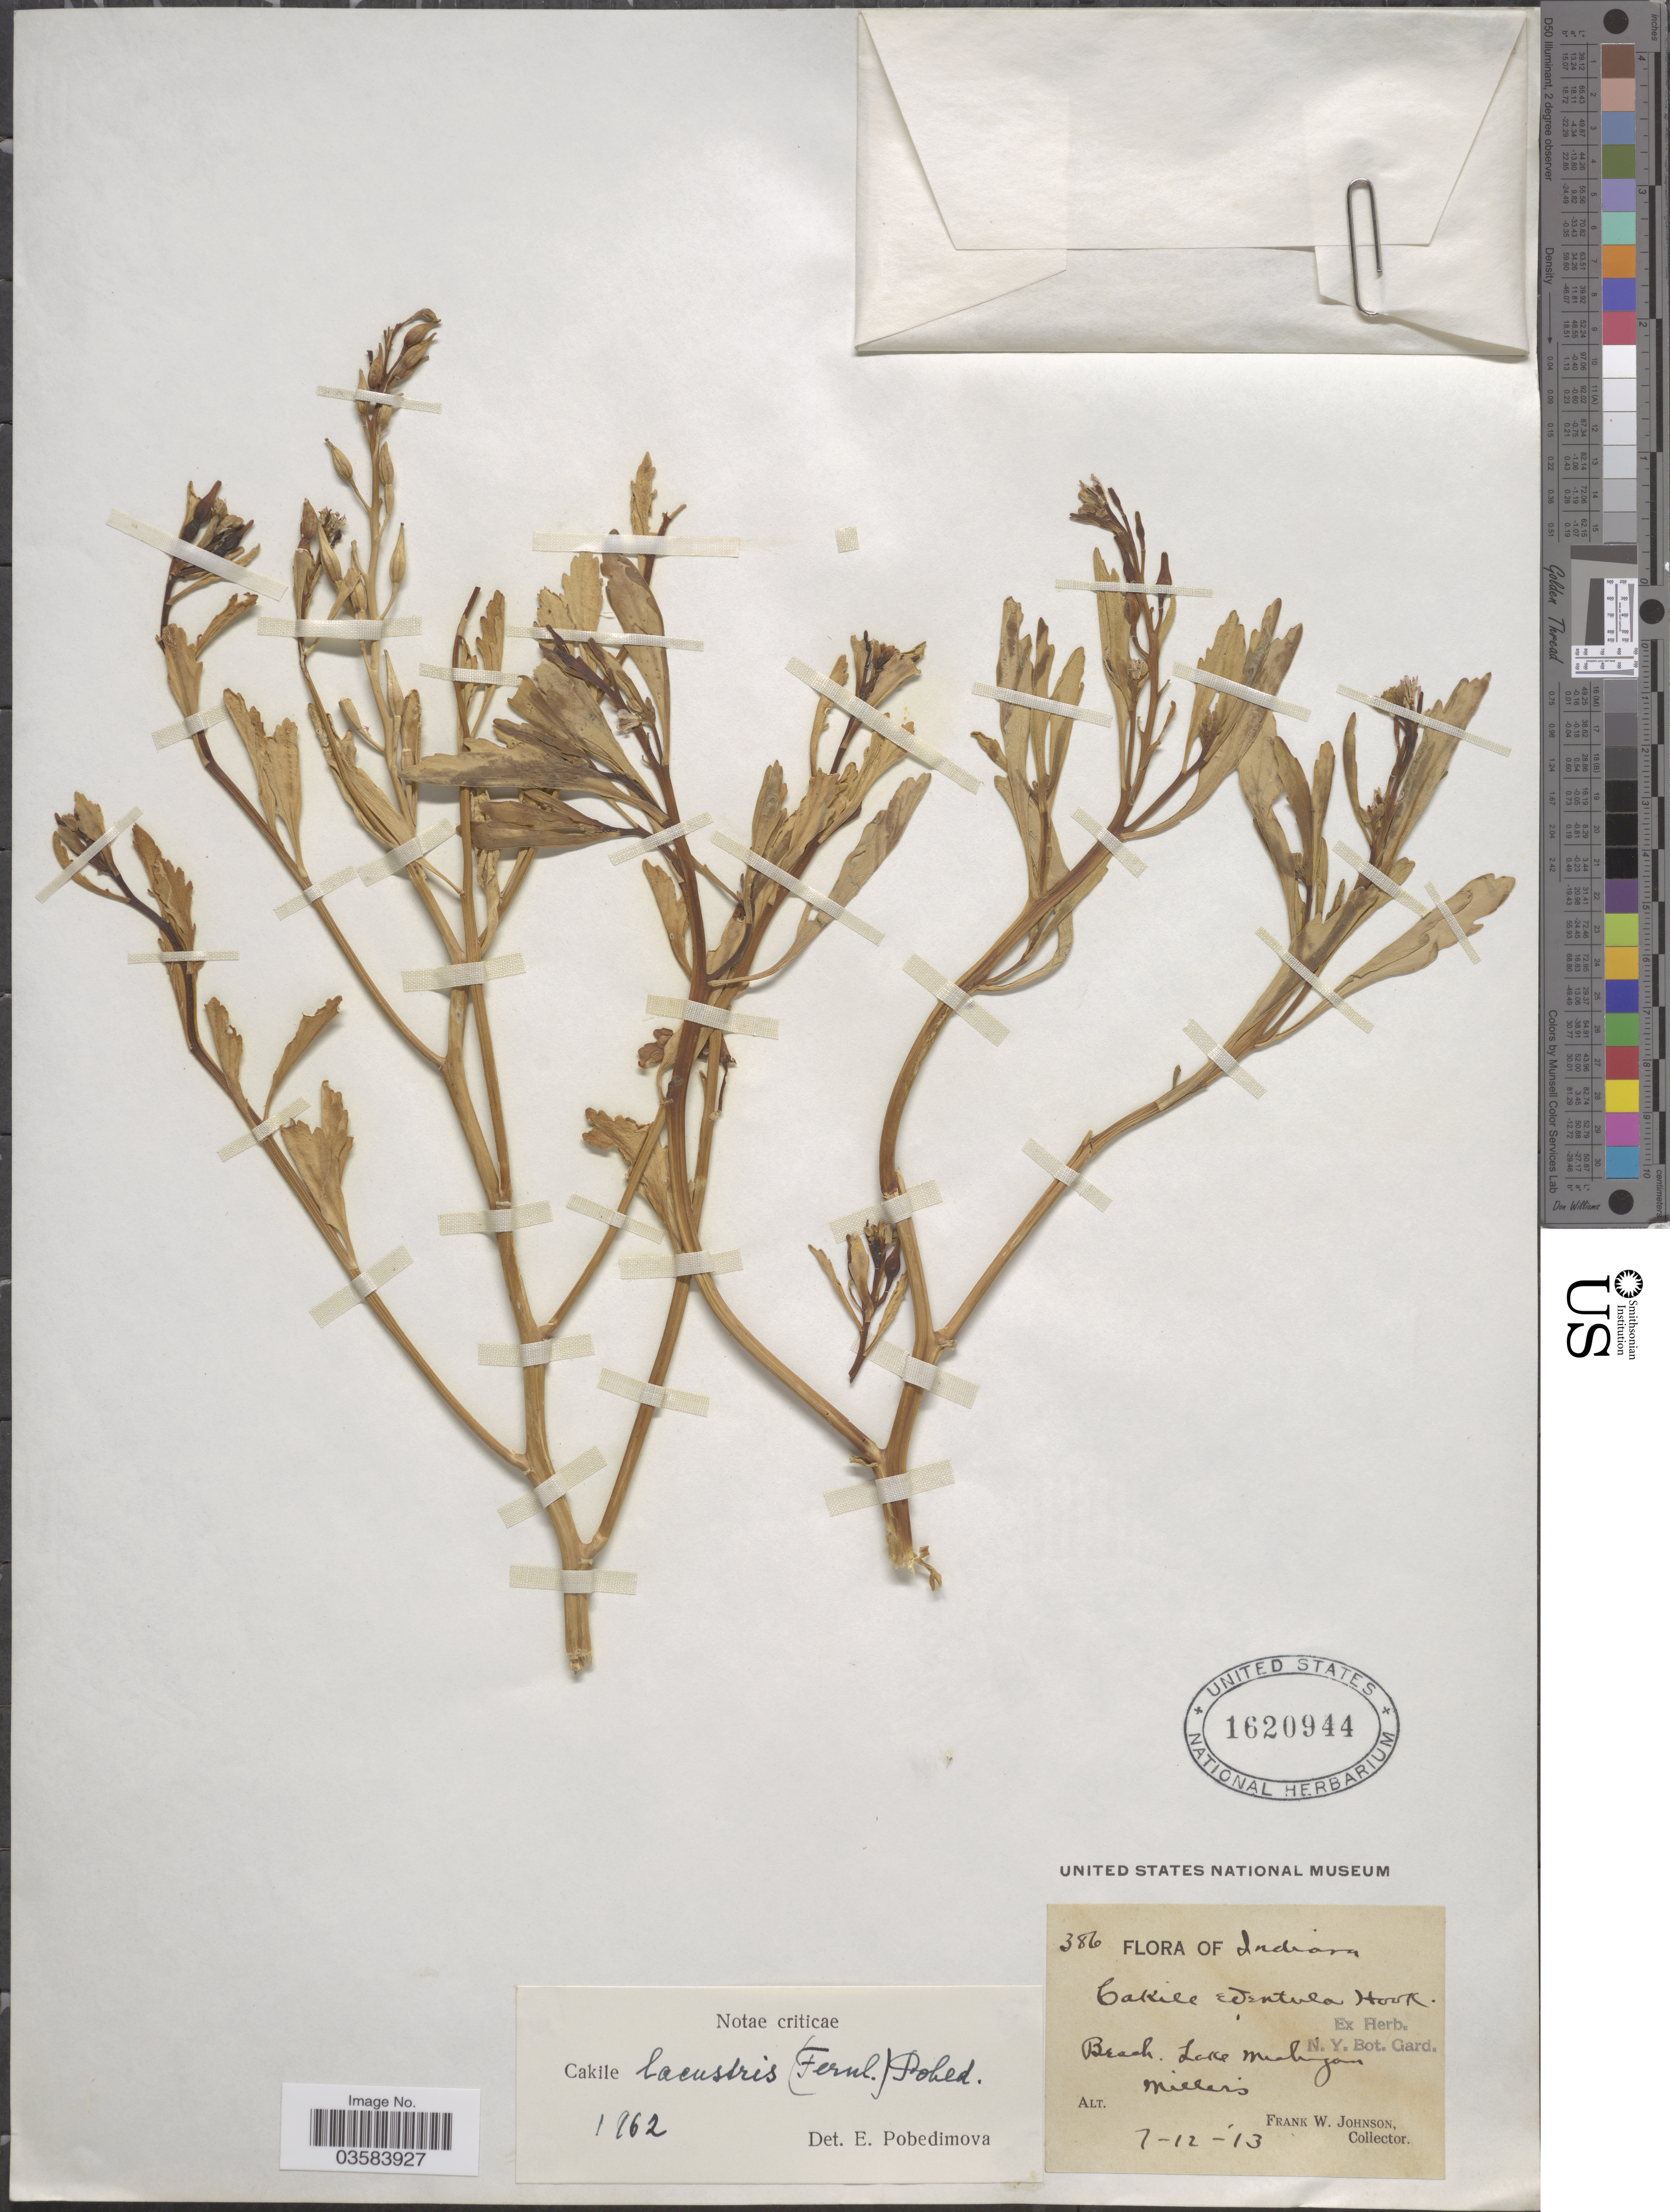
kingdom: Plantae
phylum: Tracheophyta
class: Magnoliopsida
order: Brassicales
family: Brassicaceae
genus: Cakile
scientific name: Cakile sp.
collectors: F. W. Johnson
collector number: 386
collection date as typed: Transcribed d/m/y: 12/7/13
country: United States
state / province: Indiana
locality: Beach. Lake Michigan Millers.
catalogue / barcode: US 1620944